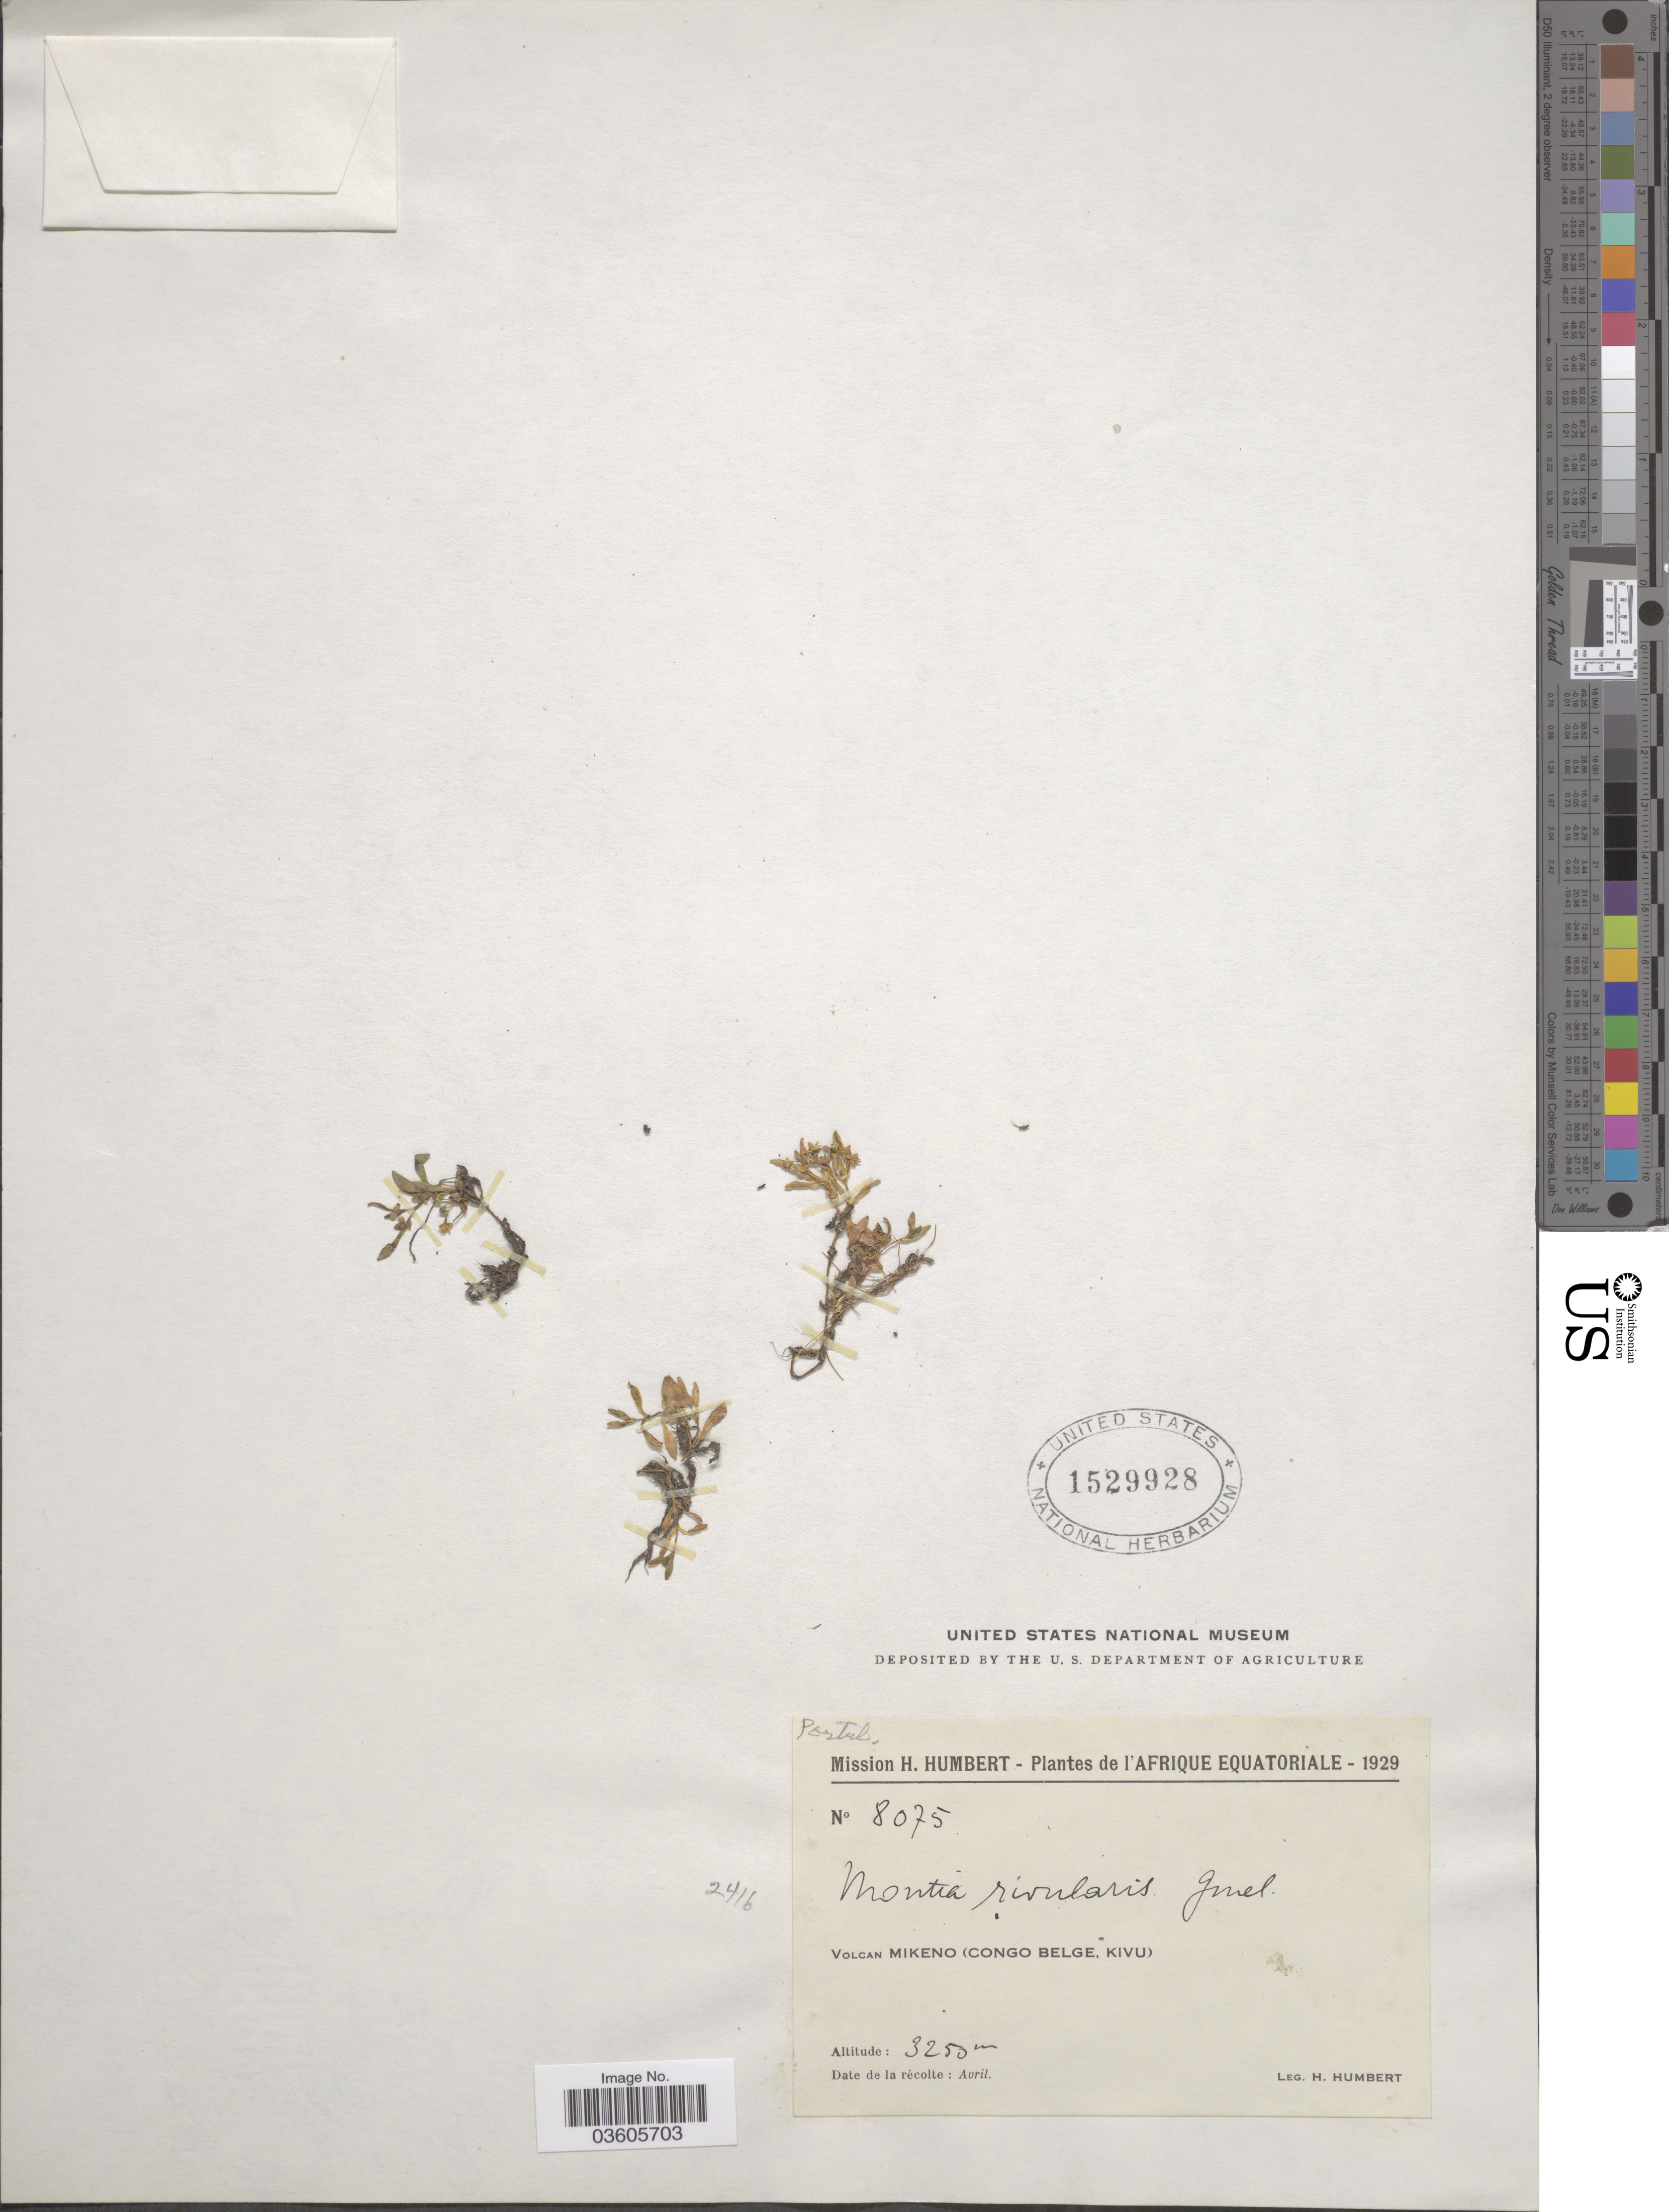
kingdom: Plantae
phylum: Tracheophyta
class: Magnoliopsida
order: Caryophyllales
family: Montiaceae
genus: Montia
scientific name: Montia rivularis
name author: C.C. Gmel.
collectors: H. Humbert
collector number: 8075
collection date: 1929-04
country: Congo, Democratic Republic of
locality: L'Afrique Equatoriale. Volcan Mikeno (Congo Belge, Kivu).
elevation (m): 3250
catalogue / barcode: US 1529928